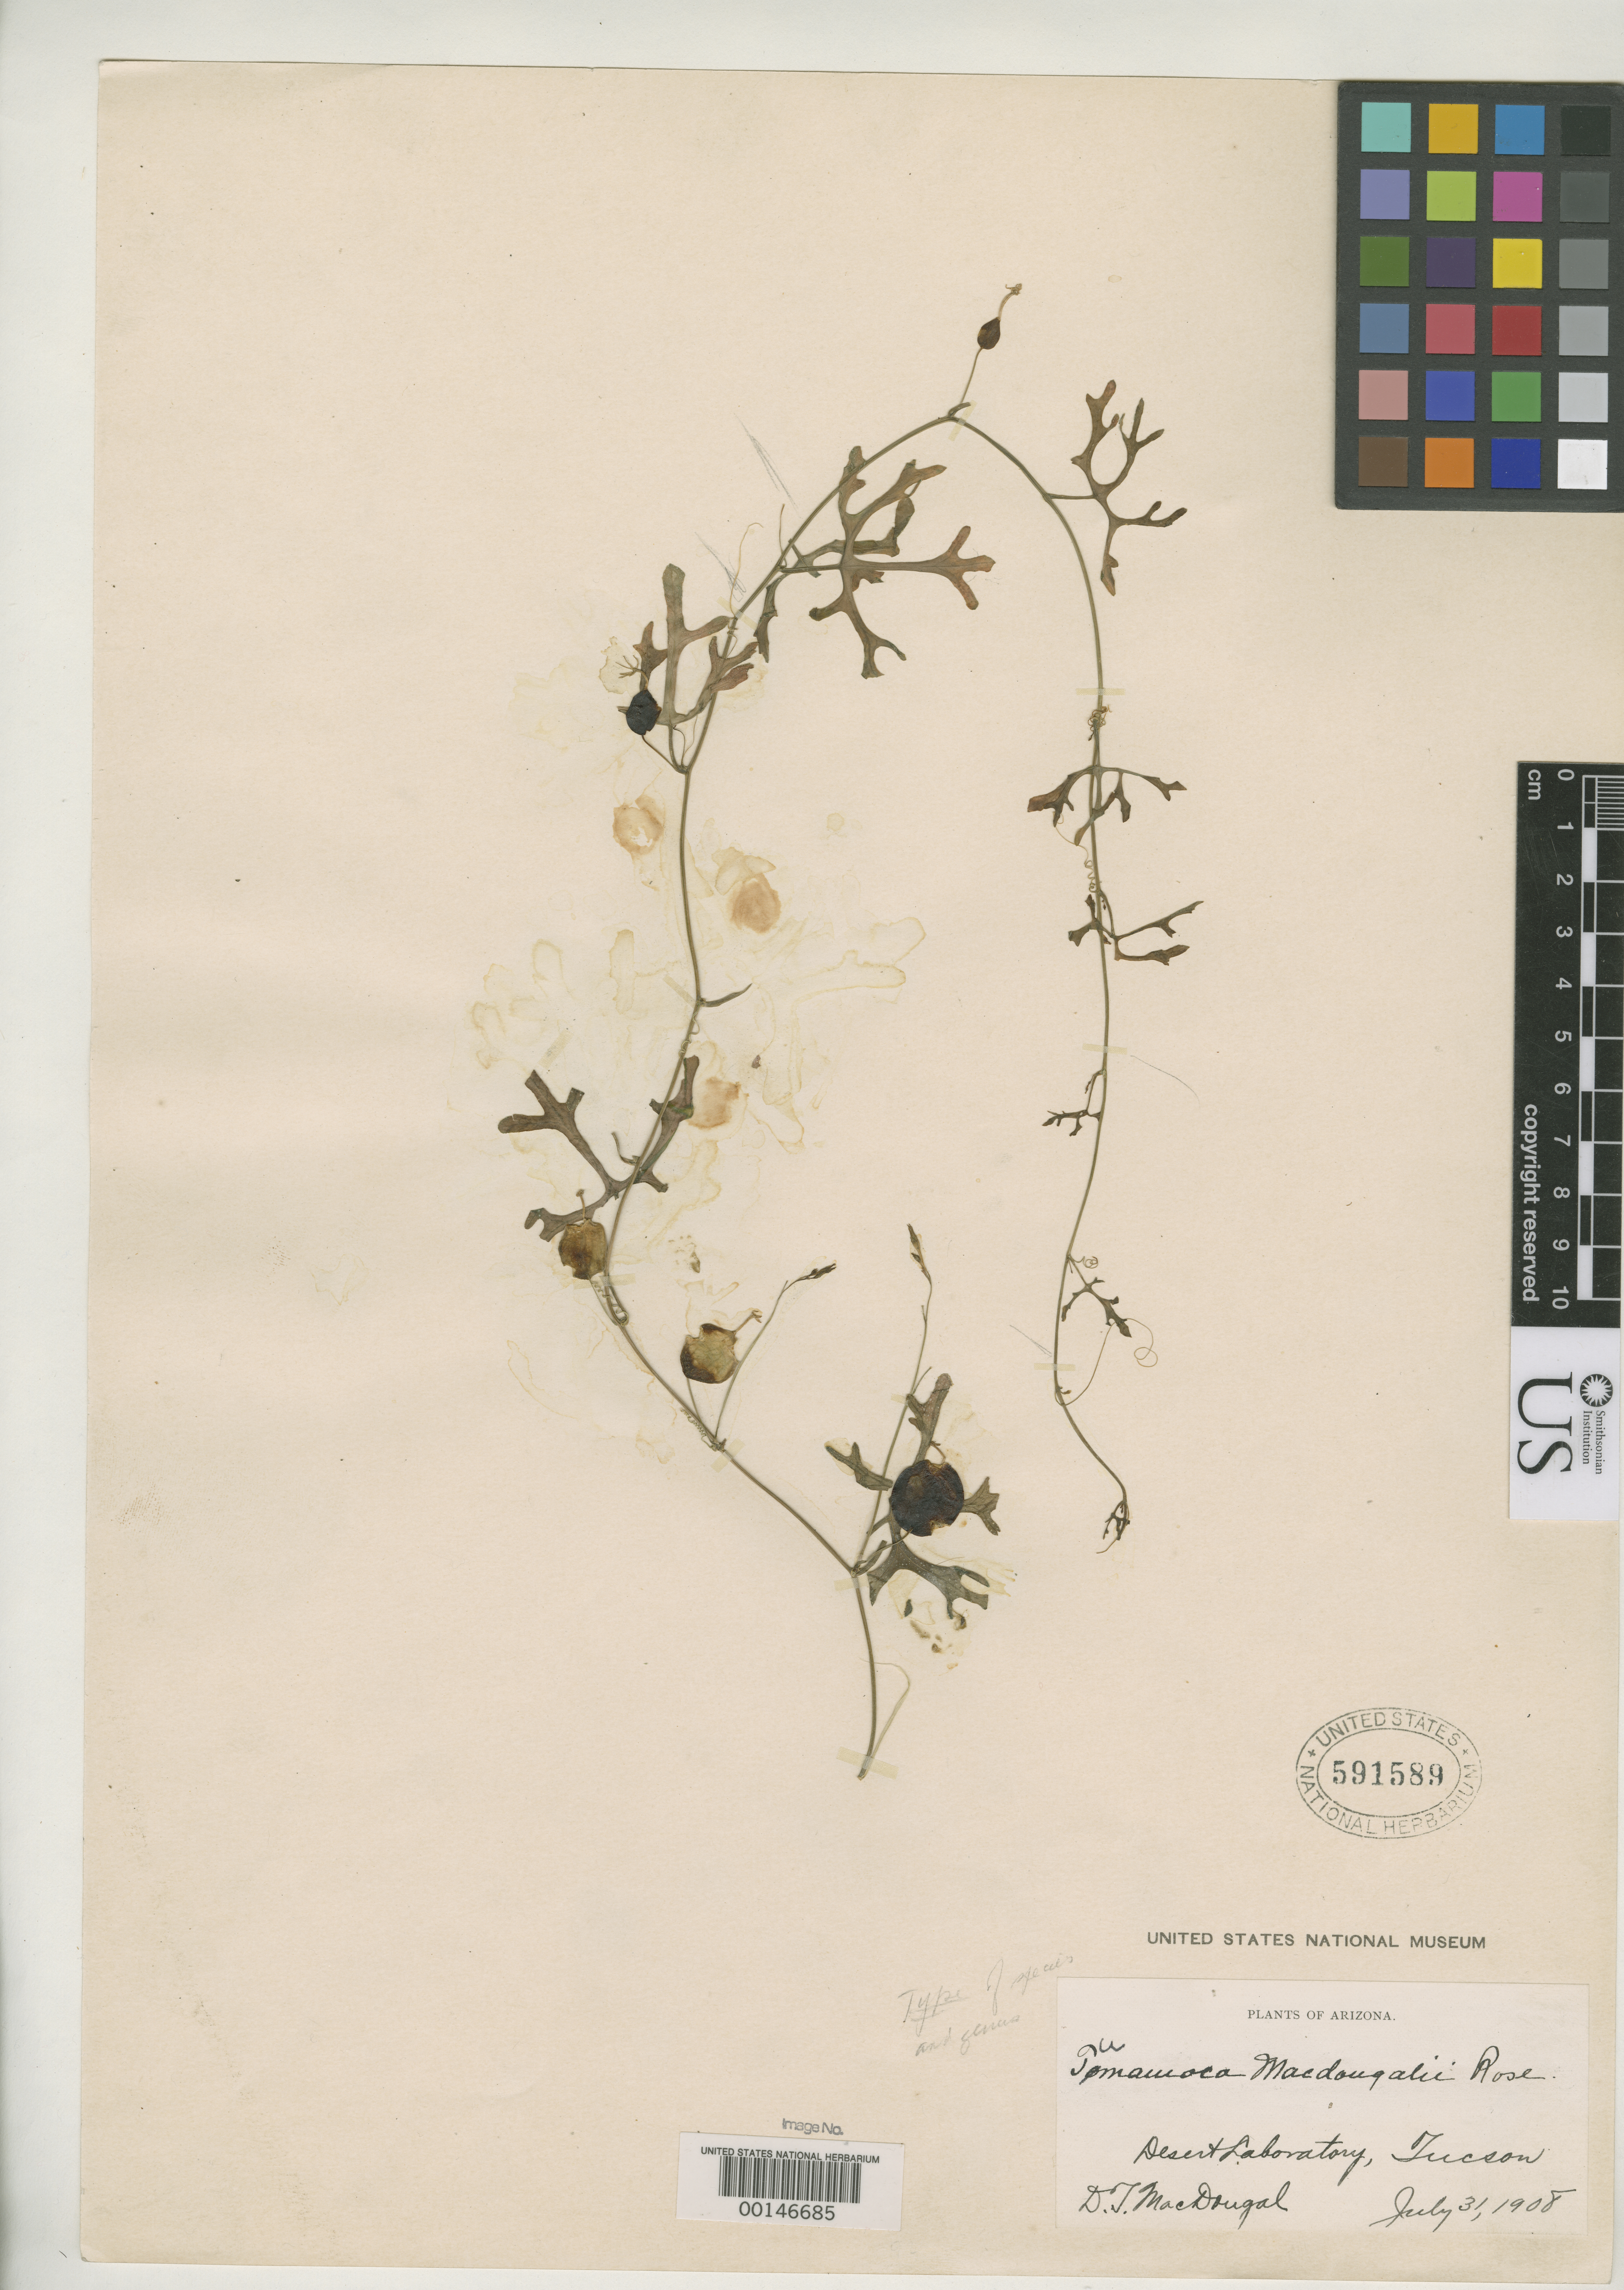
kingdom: Plantae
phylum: Tracheophyta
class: Magnoliopsida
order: Cucurbitales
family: Cucurbitaceae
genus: Tumamoca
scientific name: Tumamoca macdougalii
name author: Rose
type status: Holotype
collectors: D. T. MacDougal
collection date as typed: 31 Jul 1908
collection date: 1908-07-31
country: United States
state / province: Arizona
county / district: Pima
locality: Near Desert Laboratory, Tucson.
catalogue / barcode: US 591589